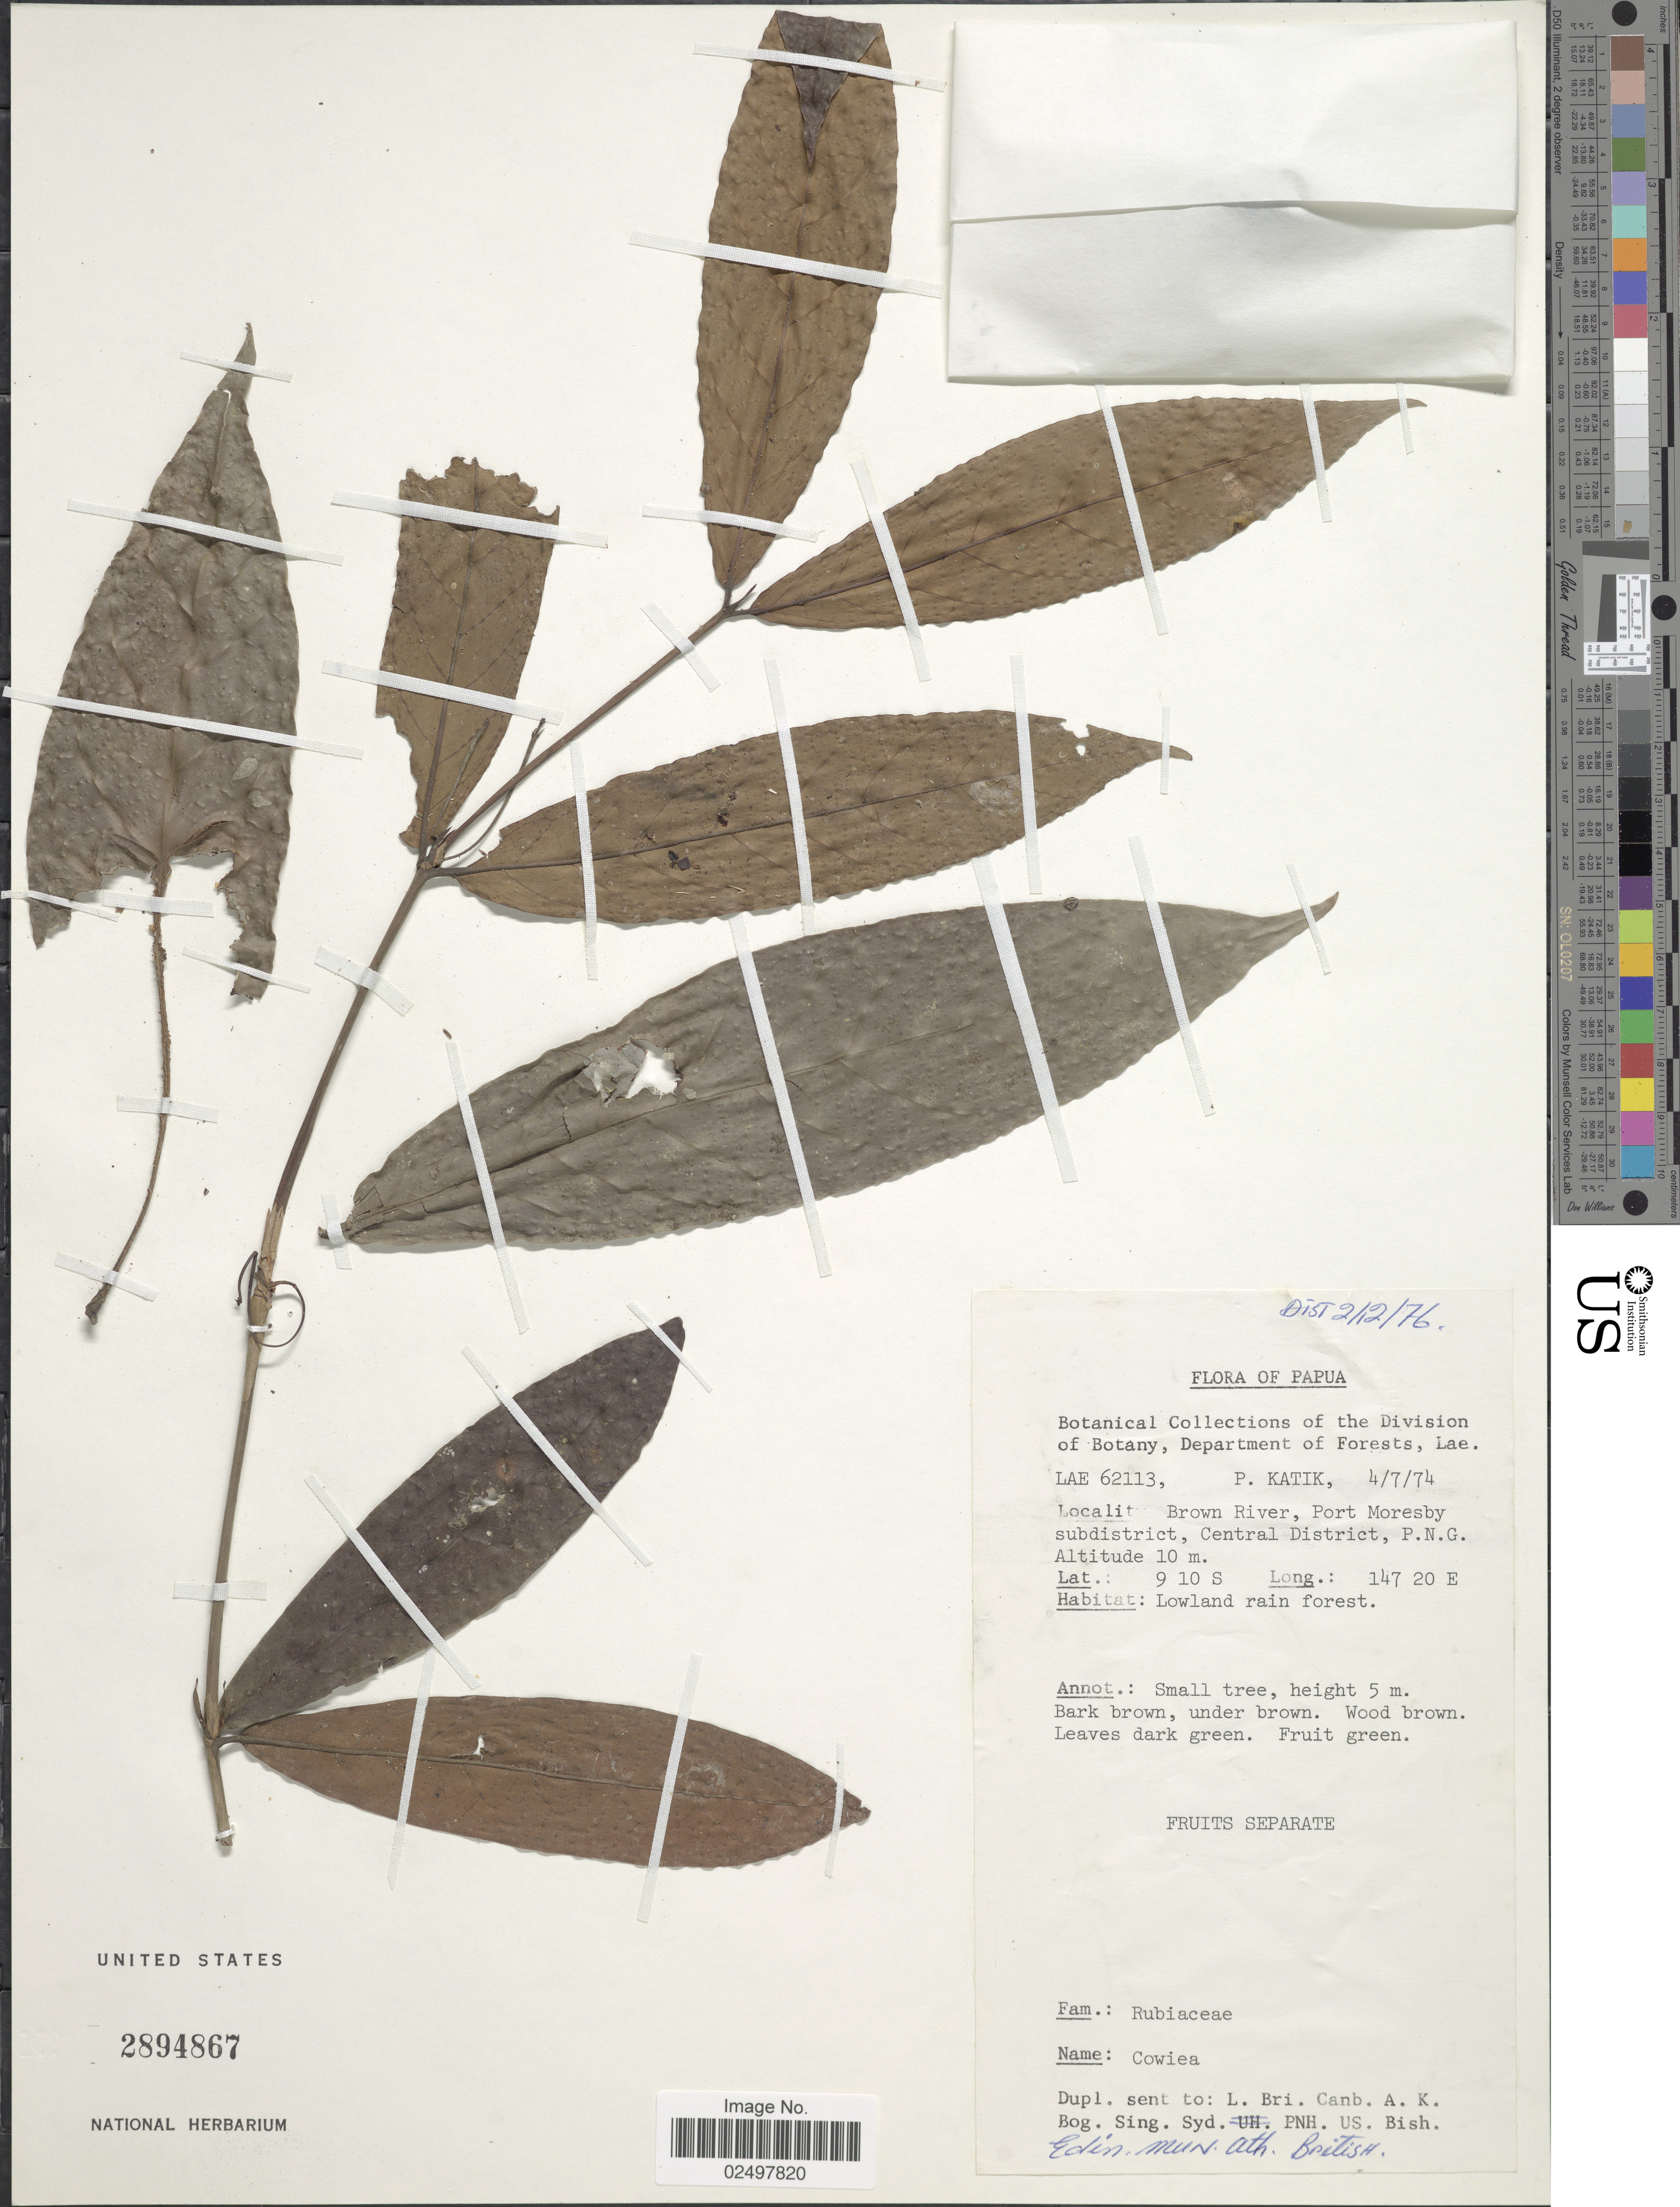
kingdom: Plantae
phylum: Tracheophyta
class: Magnoliopsida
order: Gentianales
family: Rubiaceae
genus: Cowiea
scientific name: Cowiea sp.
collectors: P. Katik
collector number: LAE62113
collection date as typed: Transcribed d/m/y: 4/7/74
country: Indonesia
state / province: Papua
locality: Department of Forests, Lae, Brown River, Port Moresby subdistrict, Central District, P.N.G.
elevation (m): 10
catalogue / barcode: US 2894867